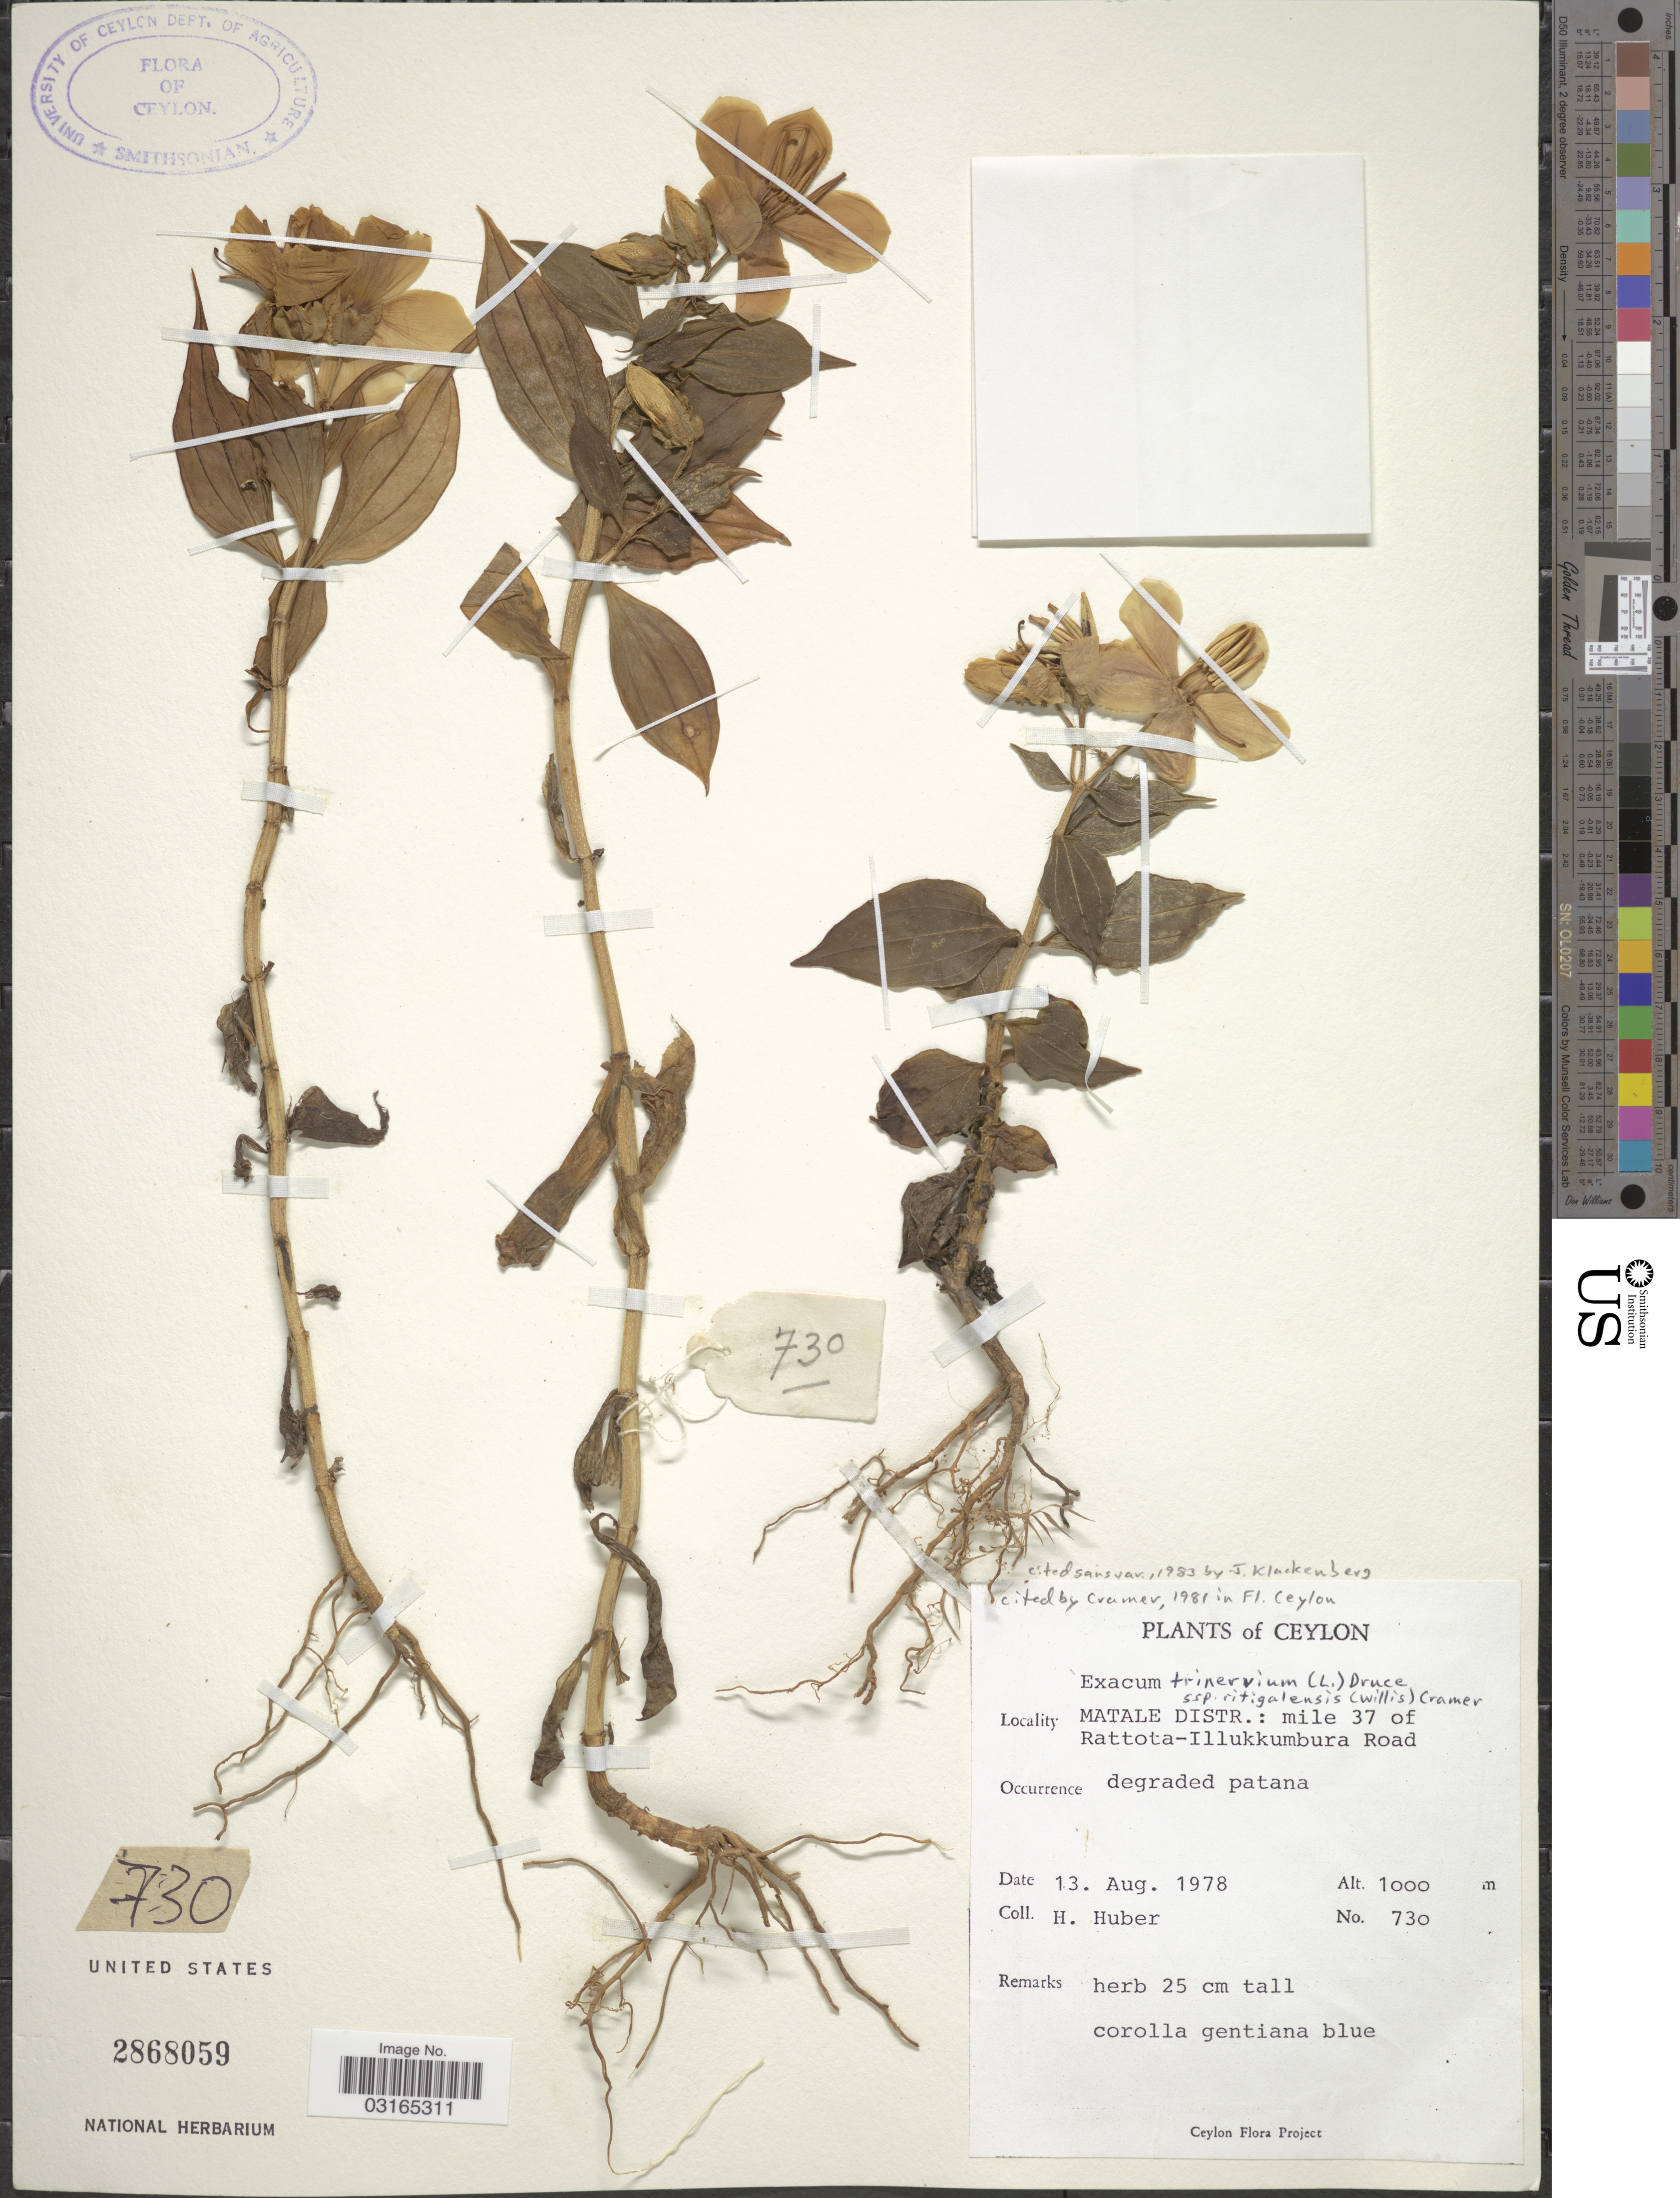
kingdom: Plantae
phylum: Tracheophyta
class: Magnoliopsida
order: Gentianales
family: Gentianaceae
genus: Exacum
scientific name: Exacum trinervium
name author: (L.) Druce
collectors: H. Huber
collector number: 730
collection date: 1978-08-13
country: Sri Lanka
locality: Ceylon. Matale Distr.: mile 37 of Rattota-Illukkumbura Road.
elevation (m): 1000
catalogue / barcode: US 2868059